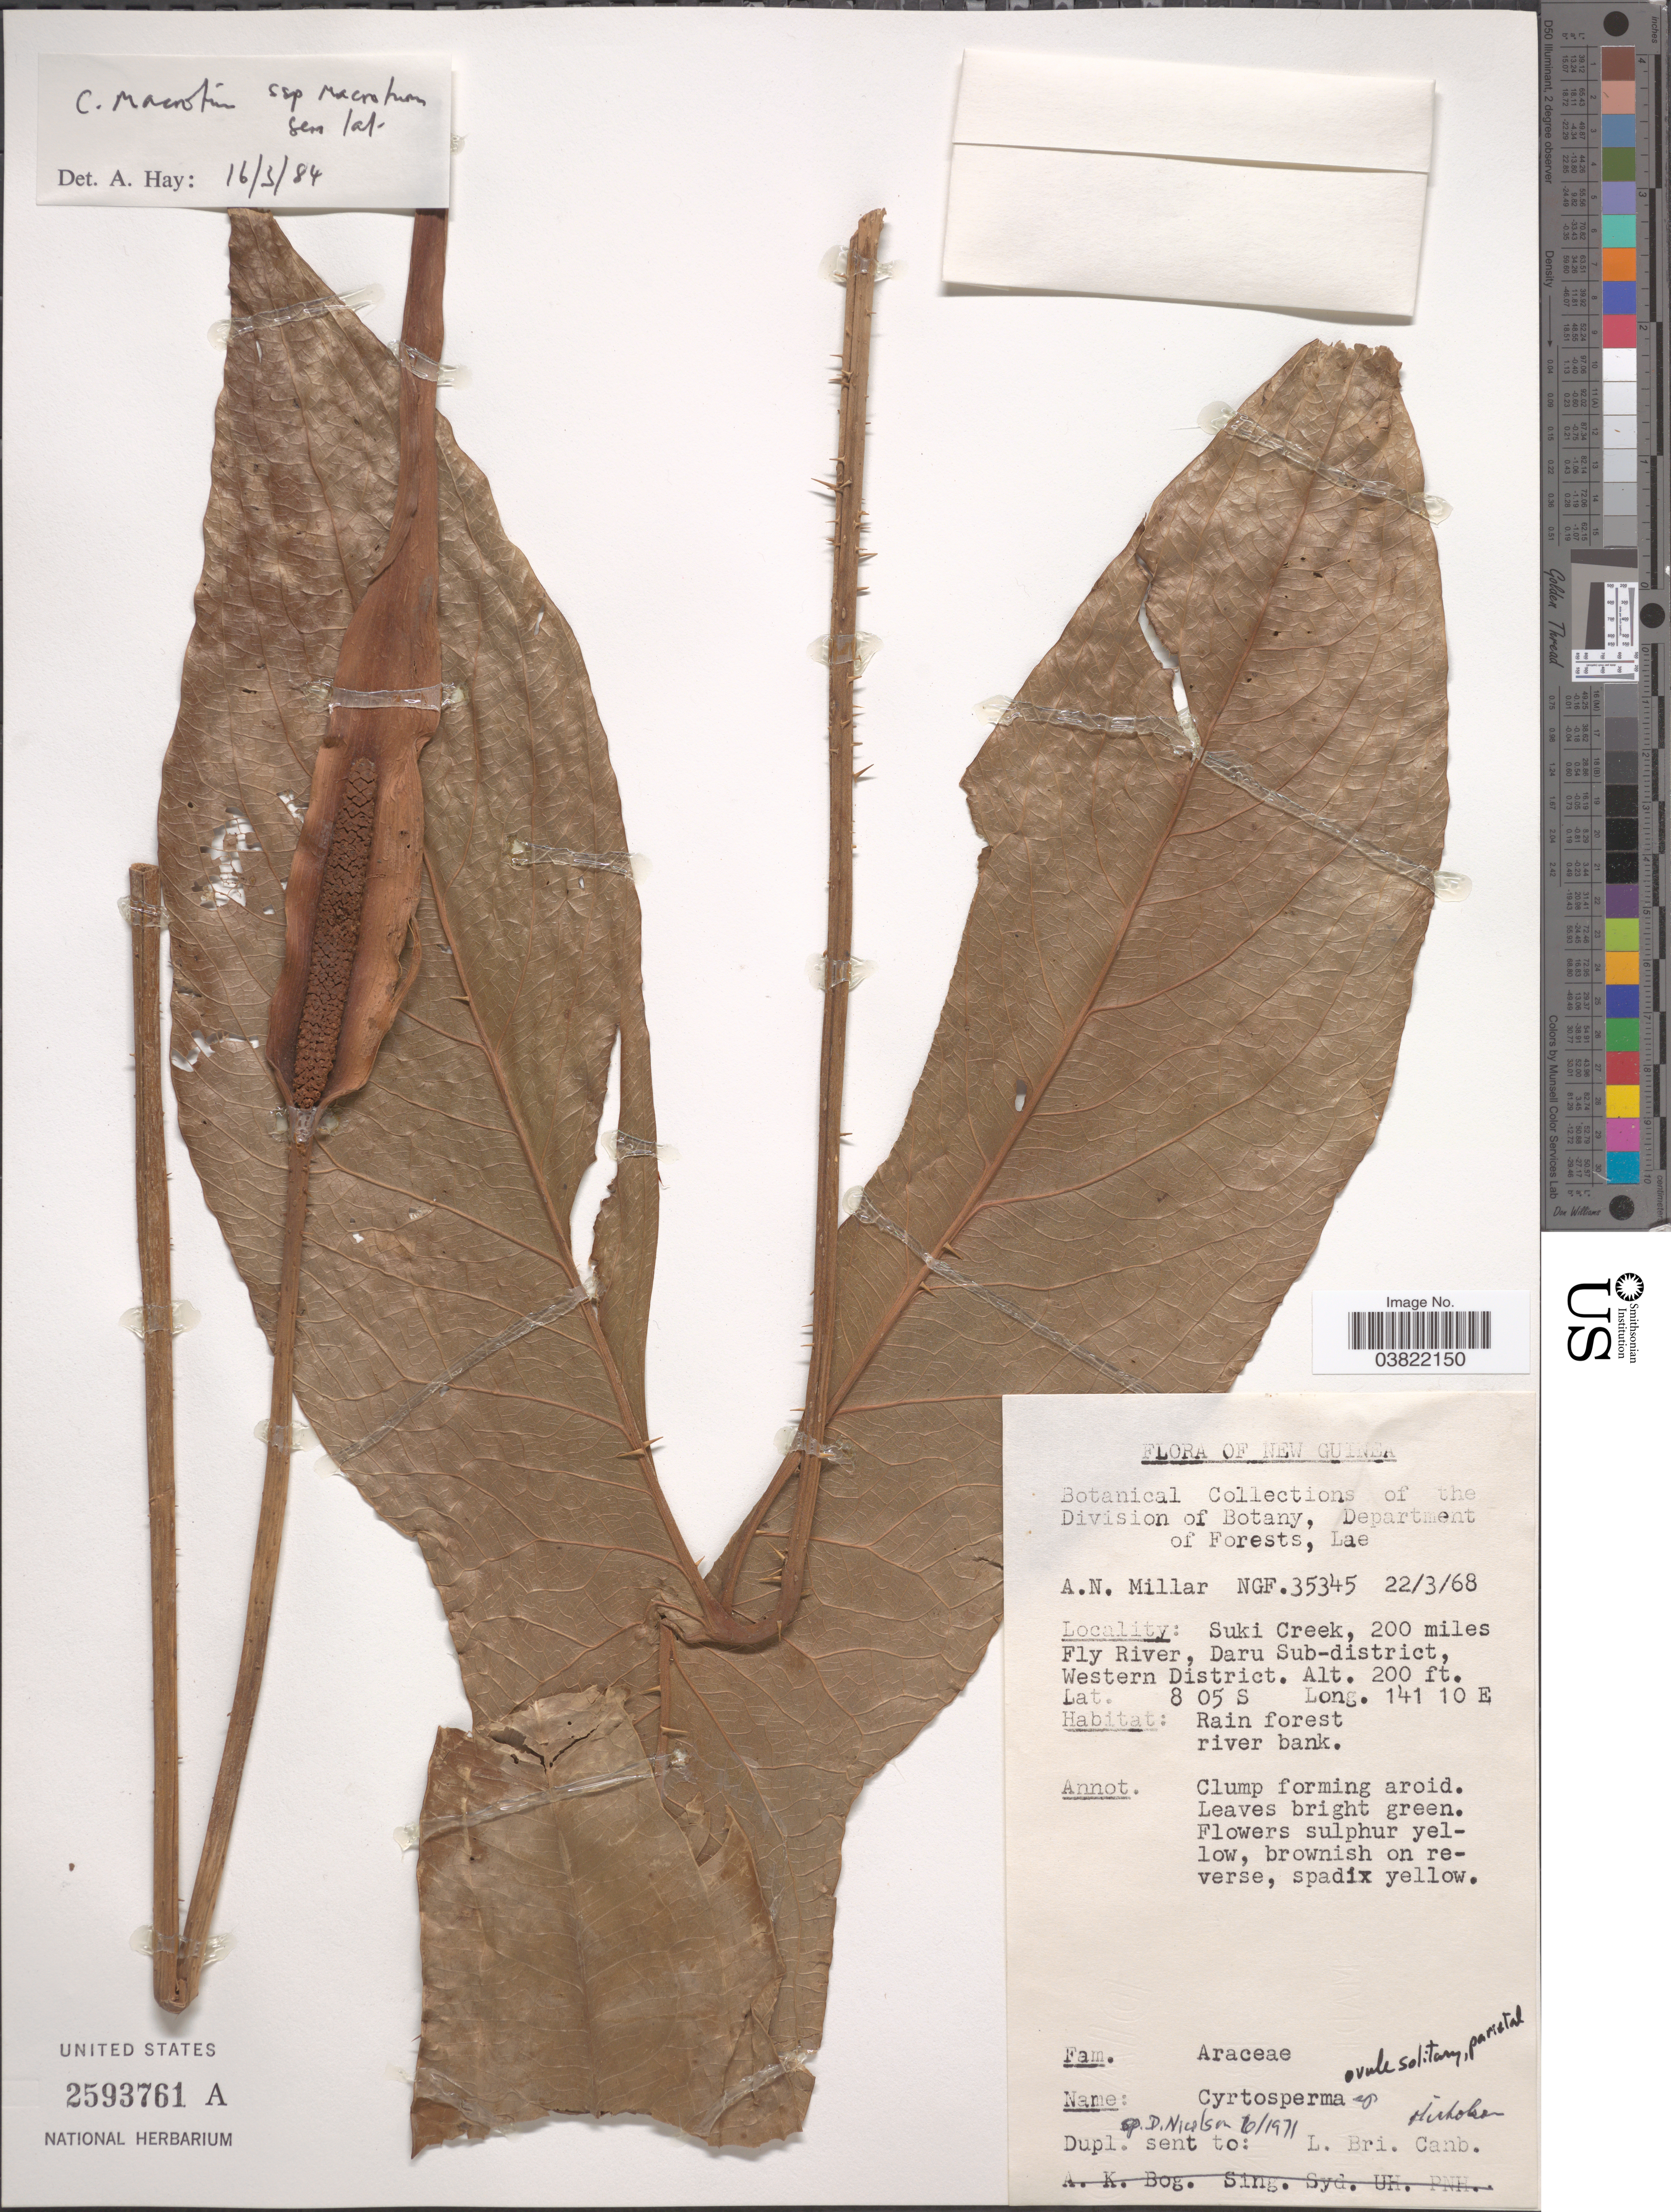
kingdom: Plantae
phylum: Tracheophyta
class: Liliopsida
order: Alismatales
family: Araceae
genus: Cyrtosperma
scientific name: Cyrtosperma macrotum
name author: Becc. ex Engl.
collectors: A. Millar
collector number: NGF 35345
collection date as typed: Transcribed d/m/y: 22/3/68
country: Papua New Guinea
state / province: Manus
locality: New Guinea. Suki Creek, 200 miles Fly River, Daru- Sub-district, Western District.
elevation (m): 61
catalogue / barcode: US 2593761A